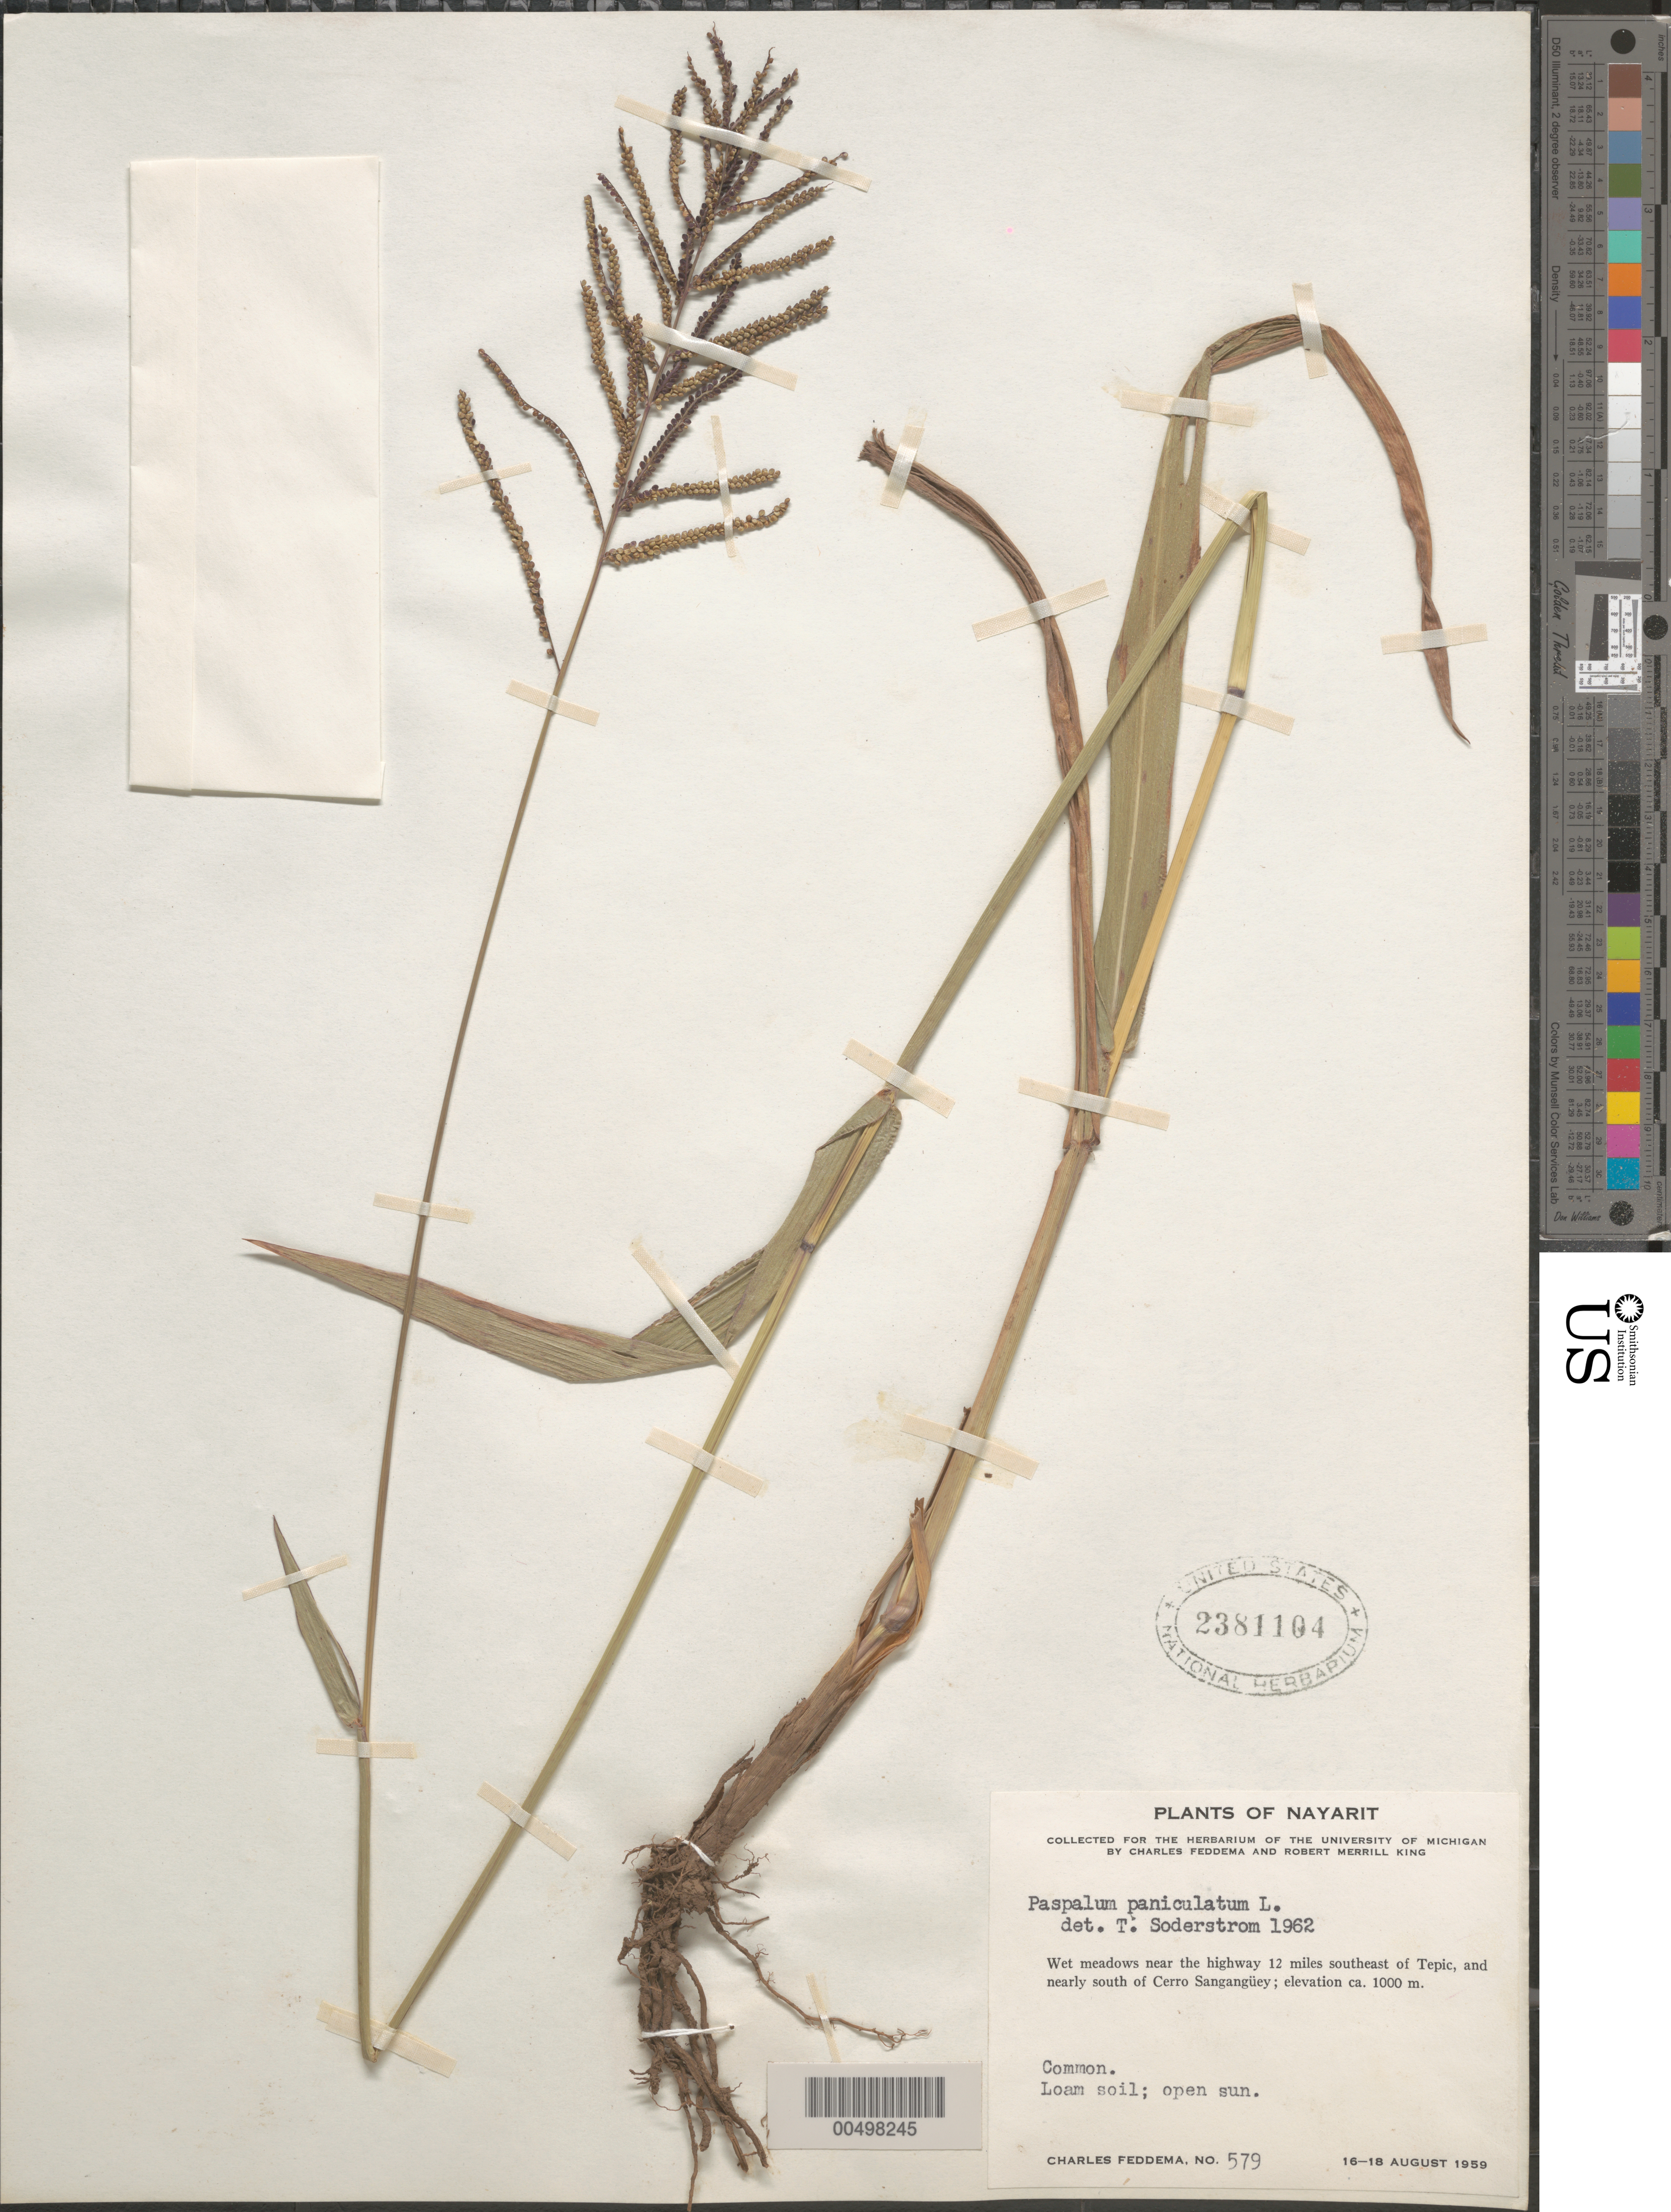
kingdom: Plantae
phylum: Tracheophyta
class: Liliopsida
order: Poales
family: Poaceae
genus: Paspalum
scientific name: Paspalum paniculatum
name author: L.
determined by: Soderstrom, T. R.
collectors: C. Feddema & R. M. King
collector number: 579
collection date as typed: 16 Aug 1959 to 18 Aug 1959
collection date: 1959-08-16/1959-08-18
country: Mexico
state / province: Nayarit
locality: Near the hwy 12 mi SE of Tepic, & nearly S of Cerro Sangangey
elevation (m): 1000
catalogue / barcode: US 2381104